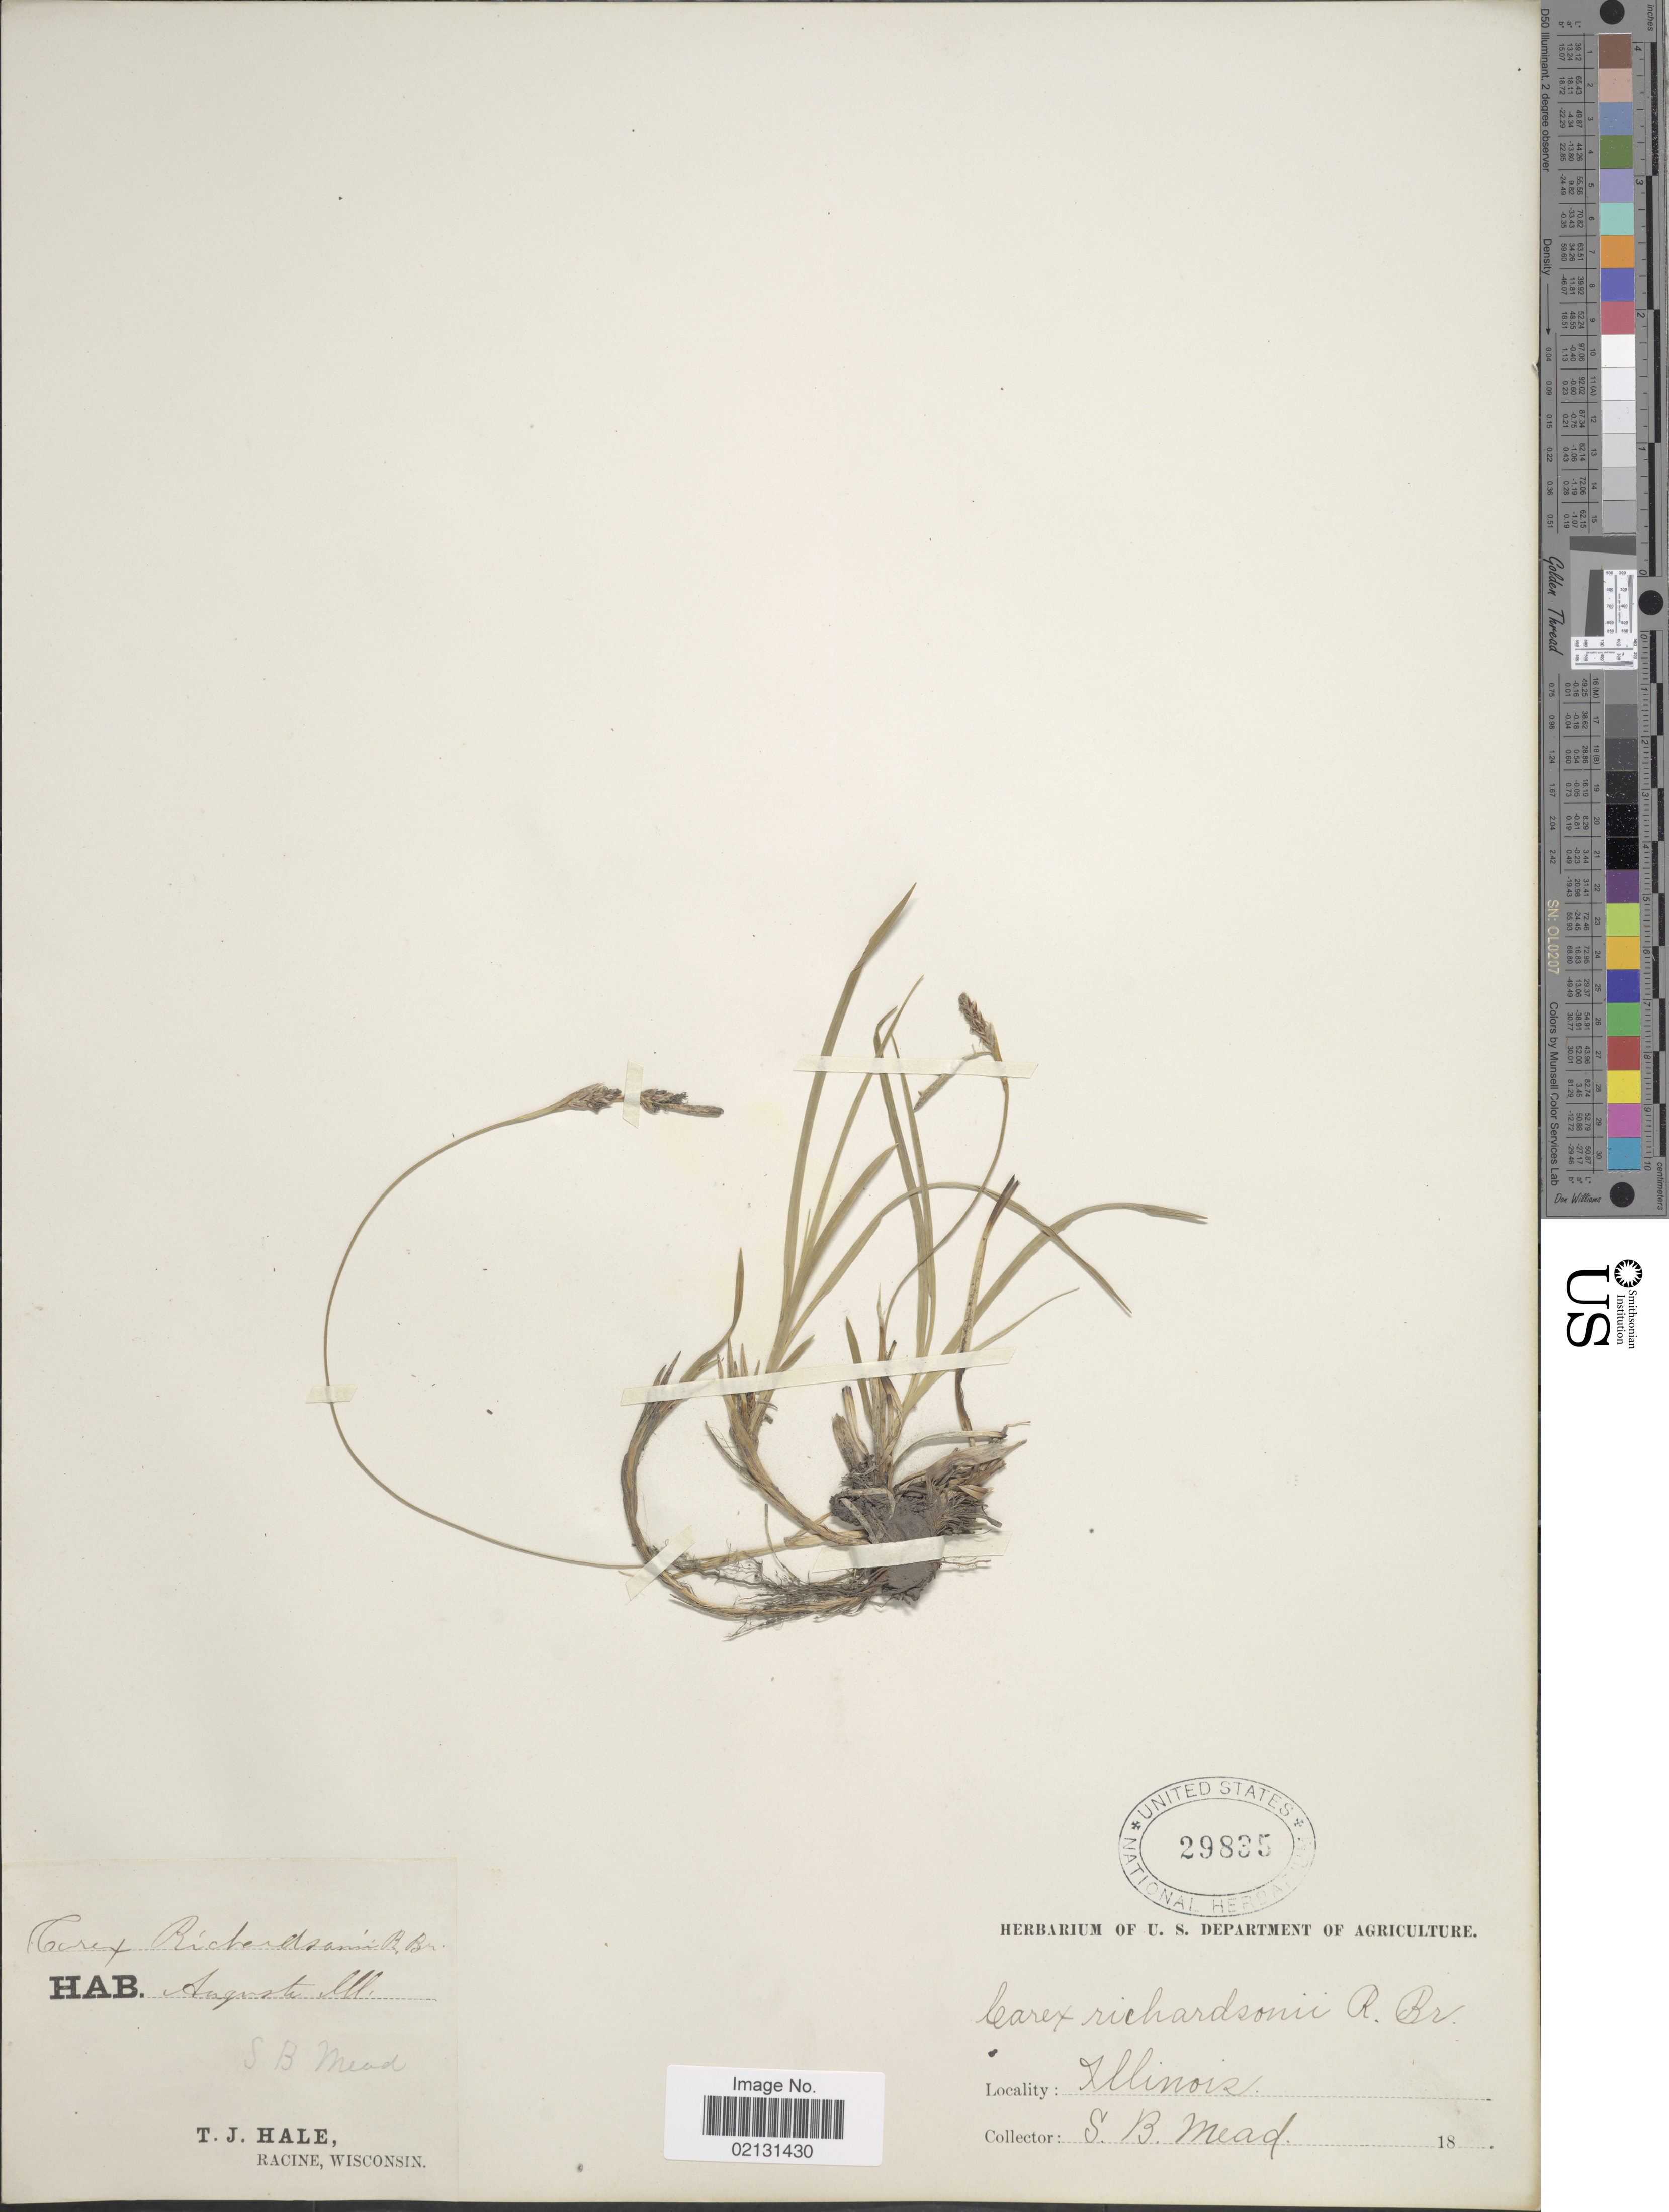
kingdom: Plantae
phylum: Tracheophyta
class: Liliopsida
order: Poales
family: Cyperaceae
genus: Carex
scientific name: Carex richardsonii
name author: R. Br.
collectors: S. Mead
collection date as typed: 18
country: United States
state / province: Illinois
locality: Augusta.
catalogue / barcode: US 29835